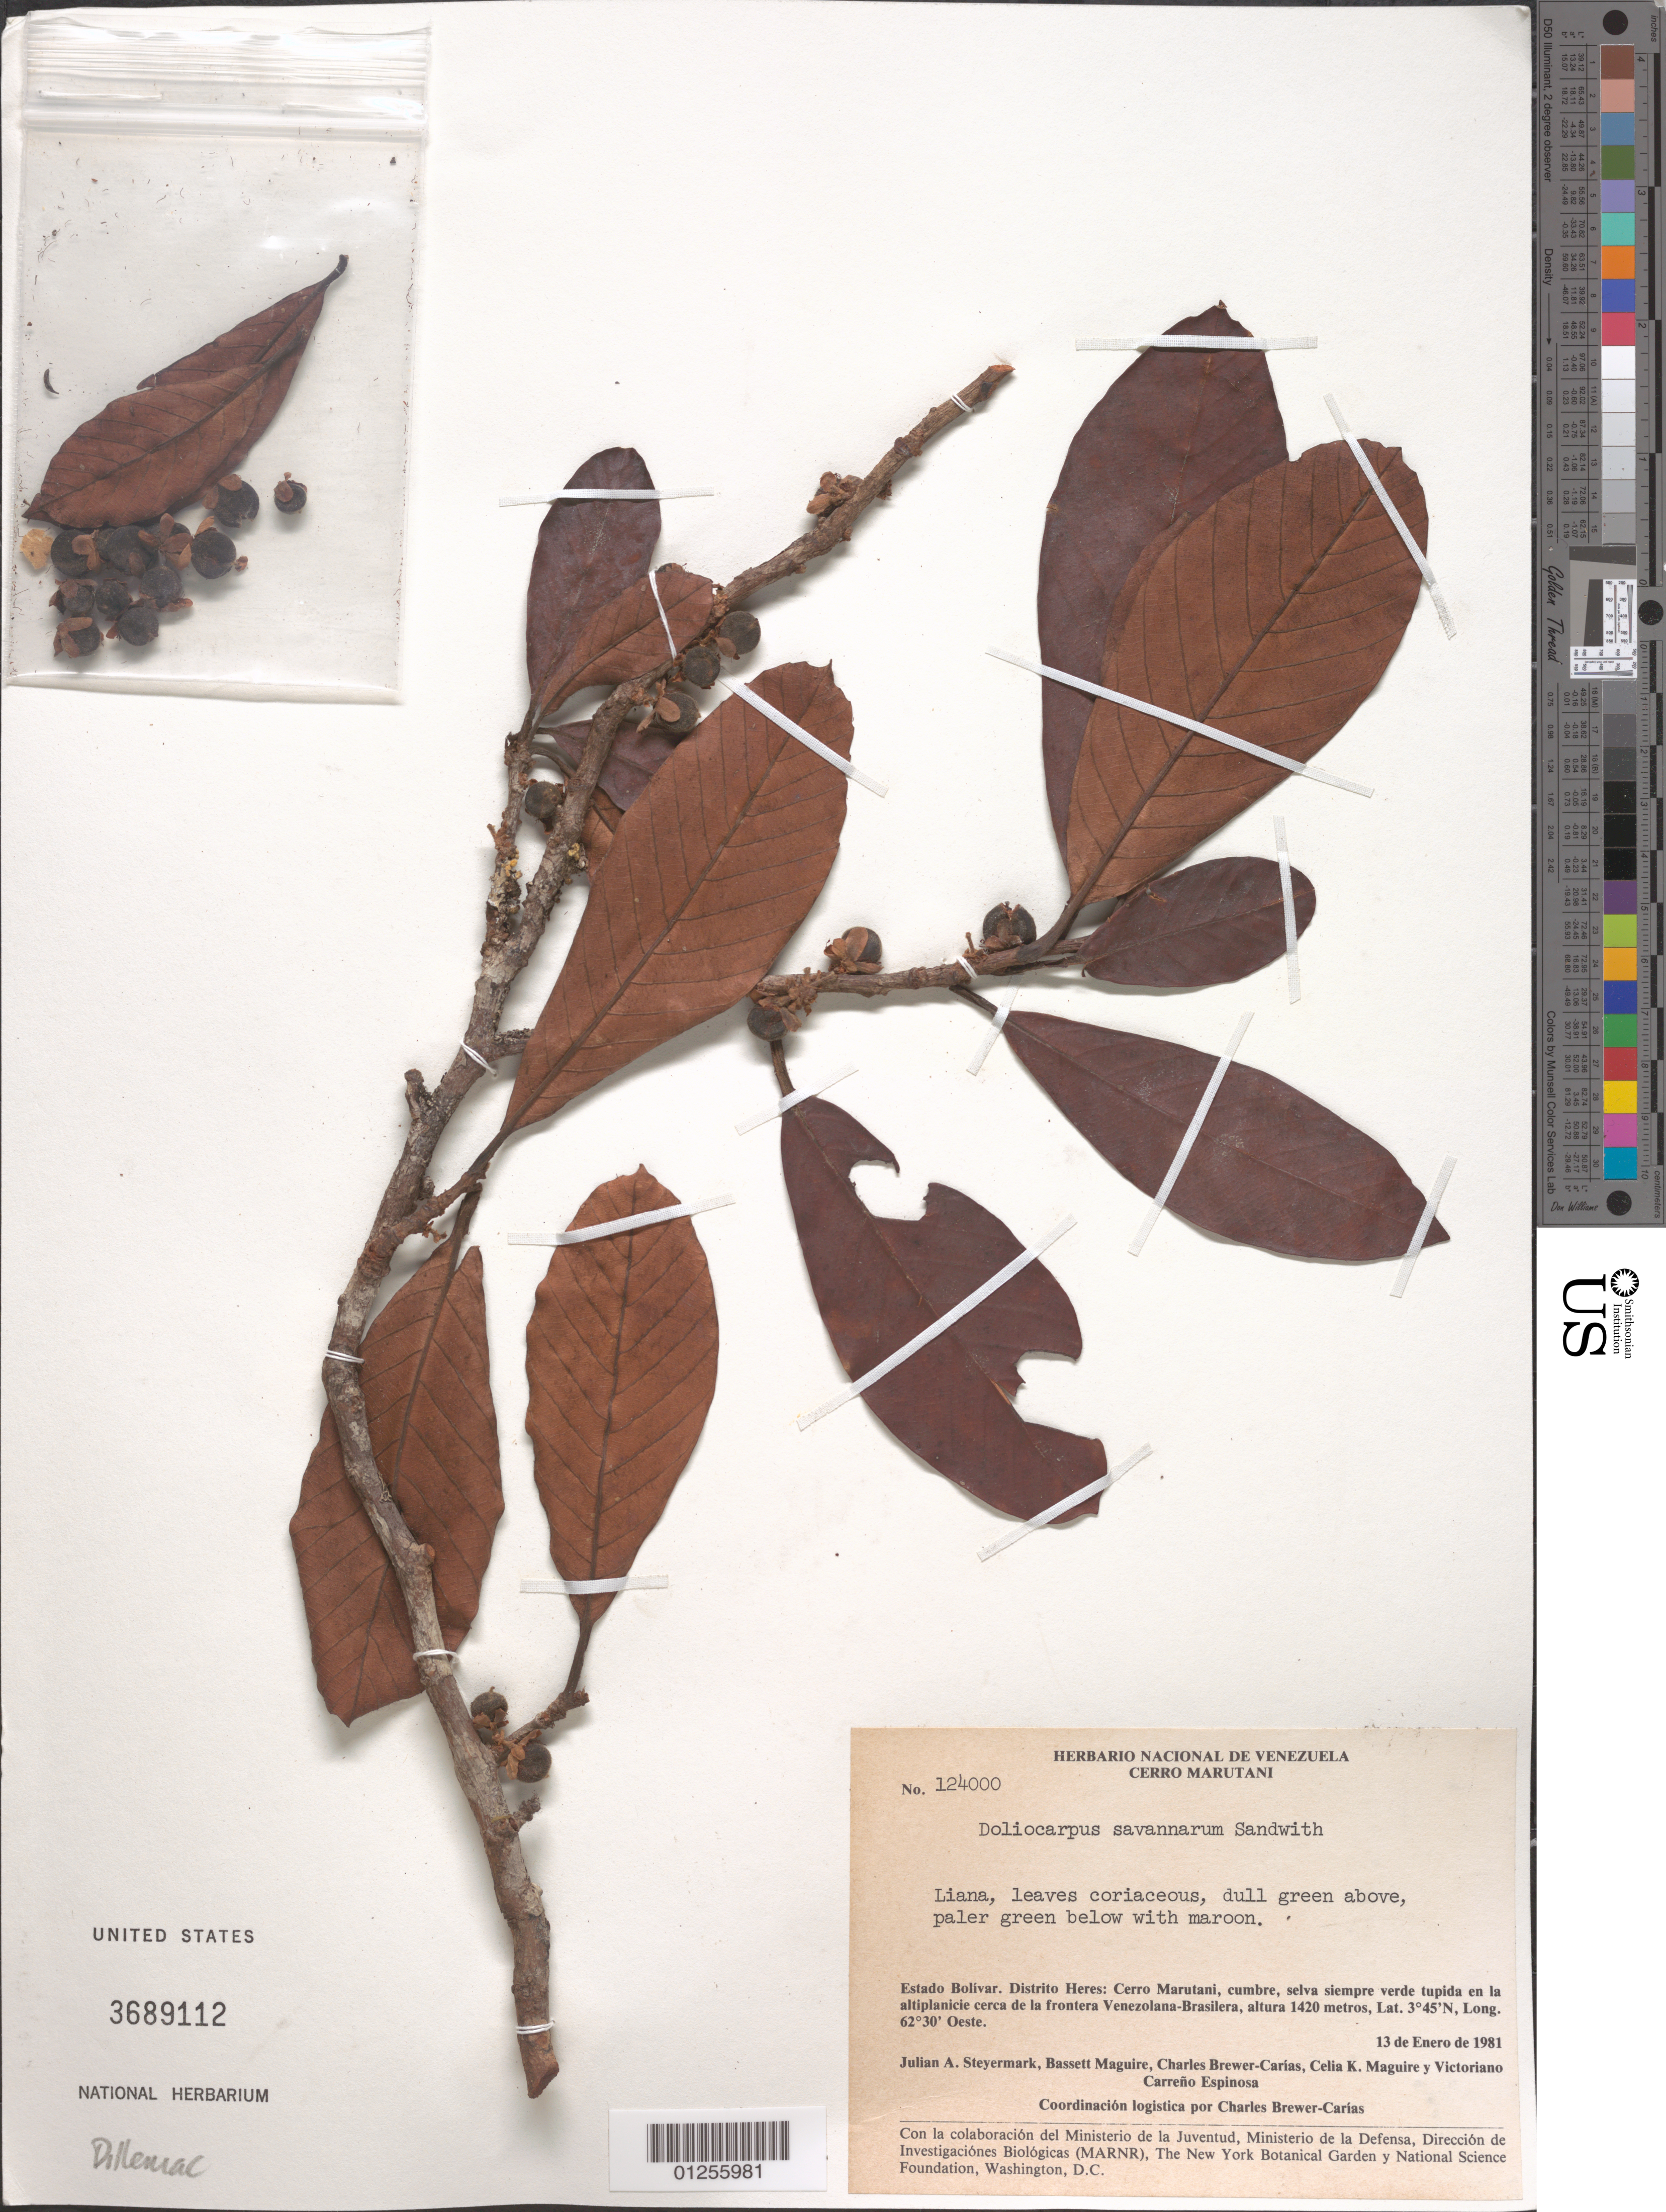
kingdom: Plantae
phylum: Tracheophyta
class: Magnoliopsida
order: Dilleniales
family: Dilleniaceae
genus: Doliocarpus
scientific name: Doliocarpus savannarum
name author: Sandwith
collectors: J. Steyermark, B. Maguire Jr., C. Brewer-Carias, C. K. Maguire & V. Carreño Espinosa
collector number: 124000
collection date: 1981-01-13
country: Venezuela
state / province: Bolívar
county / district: Heres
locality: Cerro Marutani, cumbre, selva siempre verde tupida en la altiplanicie cerca de la frontera Venezolana-Brasilera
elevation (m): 1420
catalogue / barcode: US 3689112